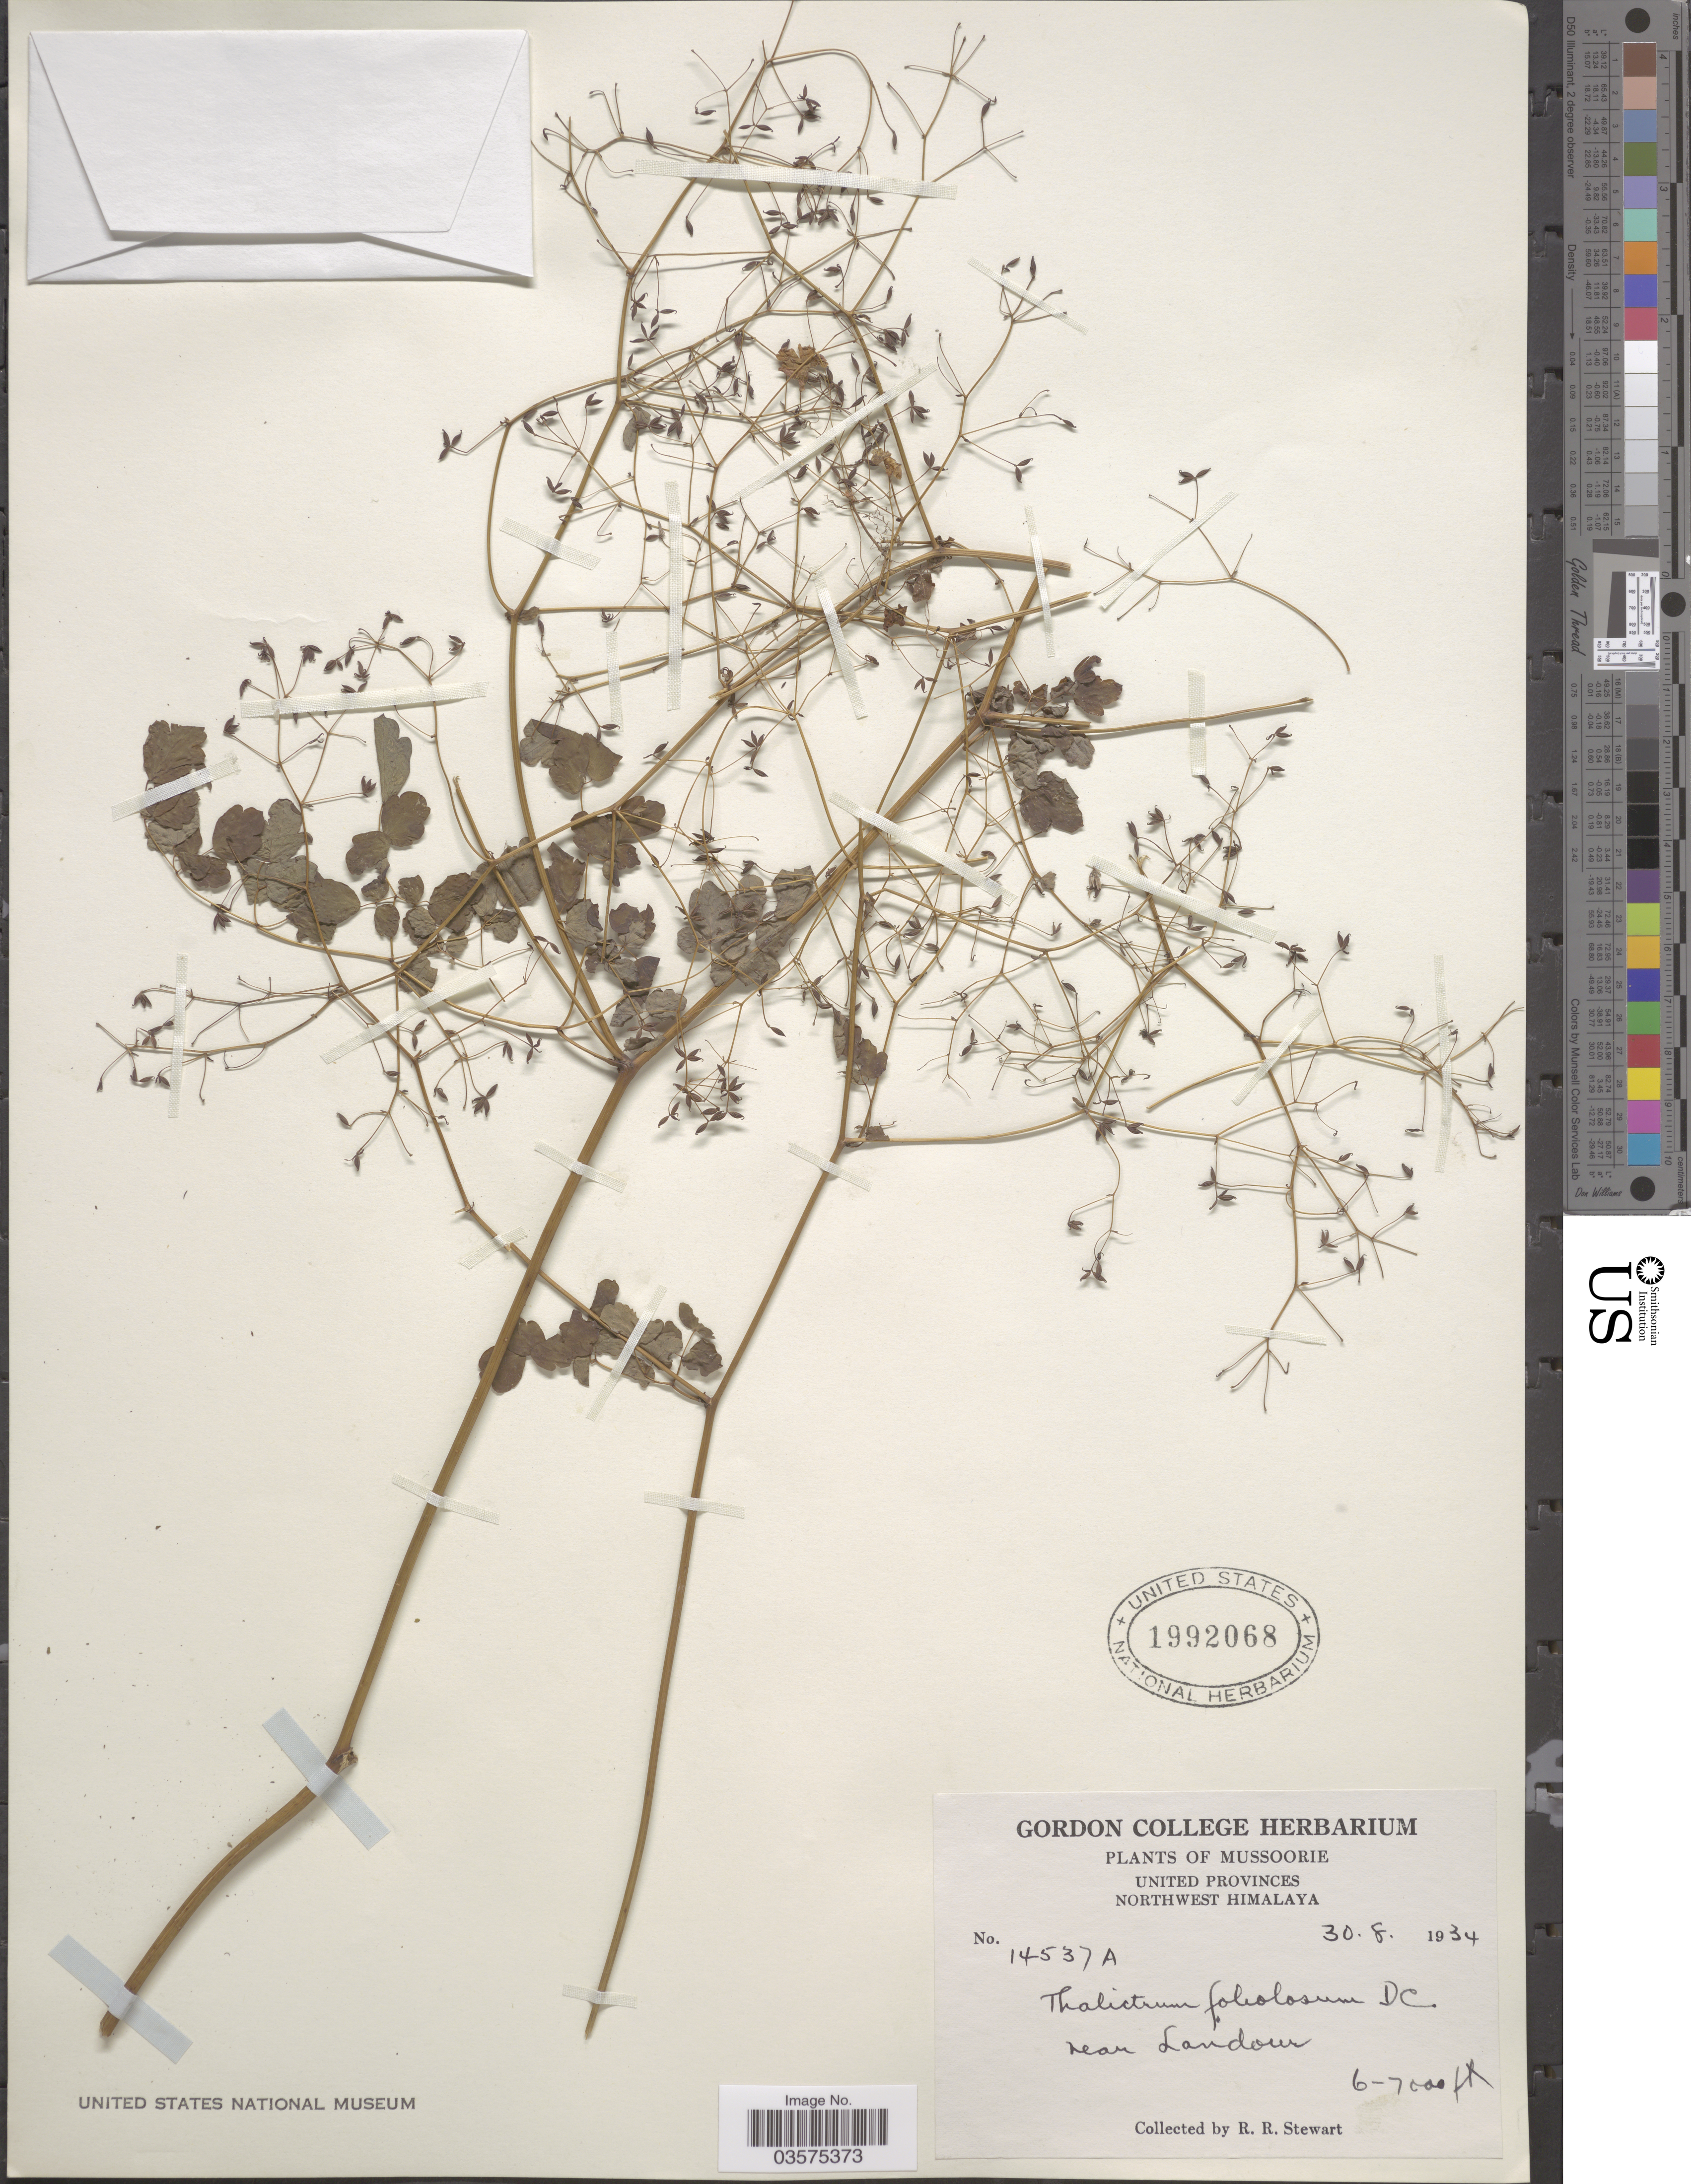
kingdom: Plantae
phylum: Tracheophyta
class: Magnoliopsida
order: Ranunculales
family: Ranunculaceae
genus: Thalictrum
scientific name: Thalictrum foliolosum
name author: DC.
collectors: R. Stewart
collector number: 14537A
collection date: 1934-08-30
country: India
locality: Mussoorie. United Provinces. Northwest Himalaya. Near Landour.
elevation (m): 1829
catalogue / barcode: US 1992068